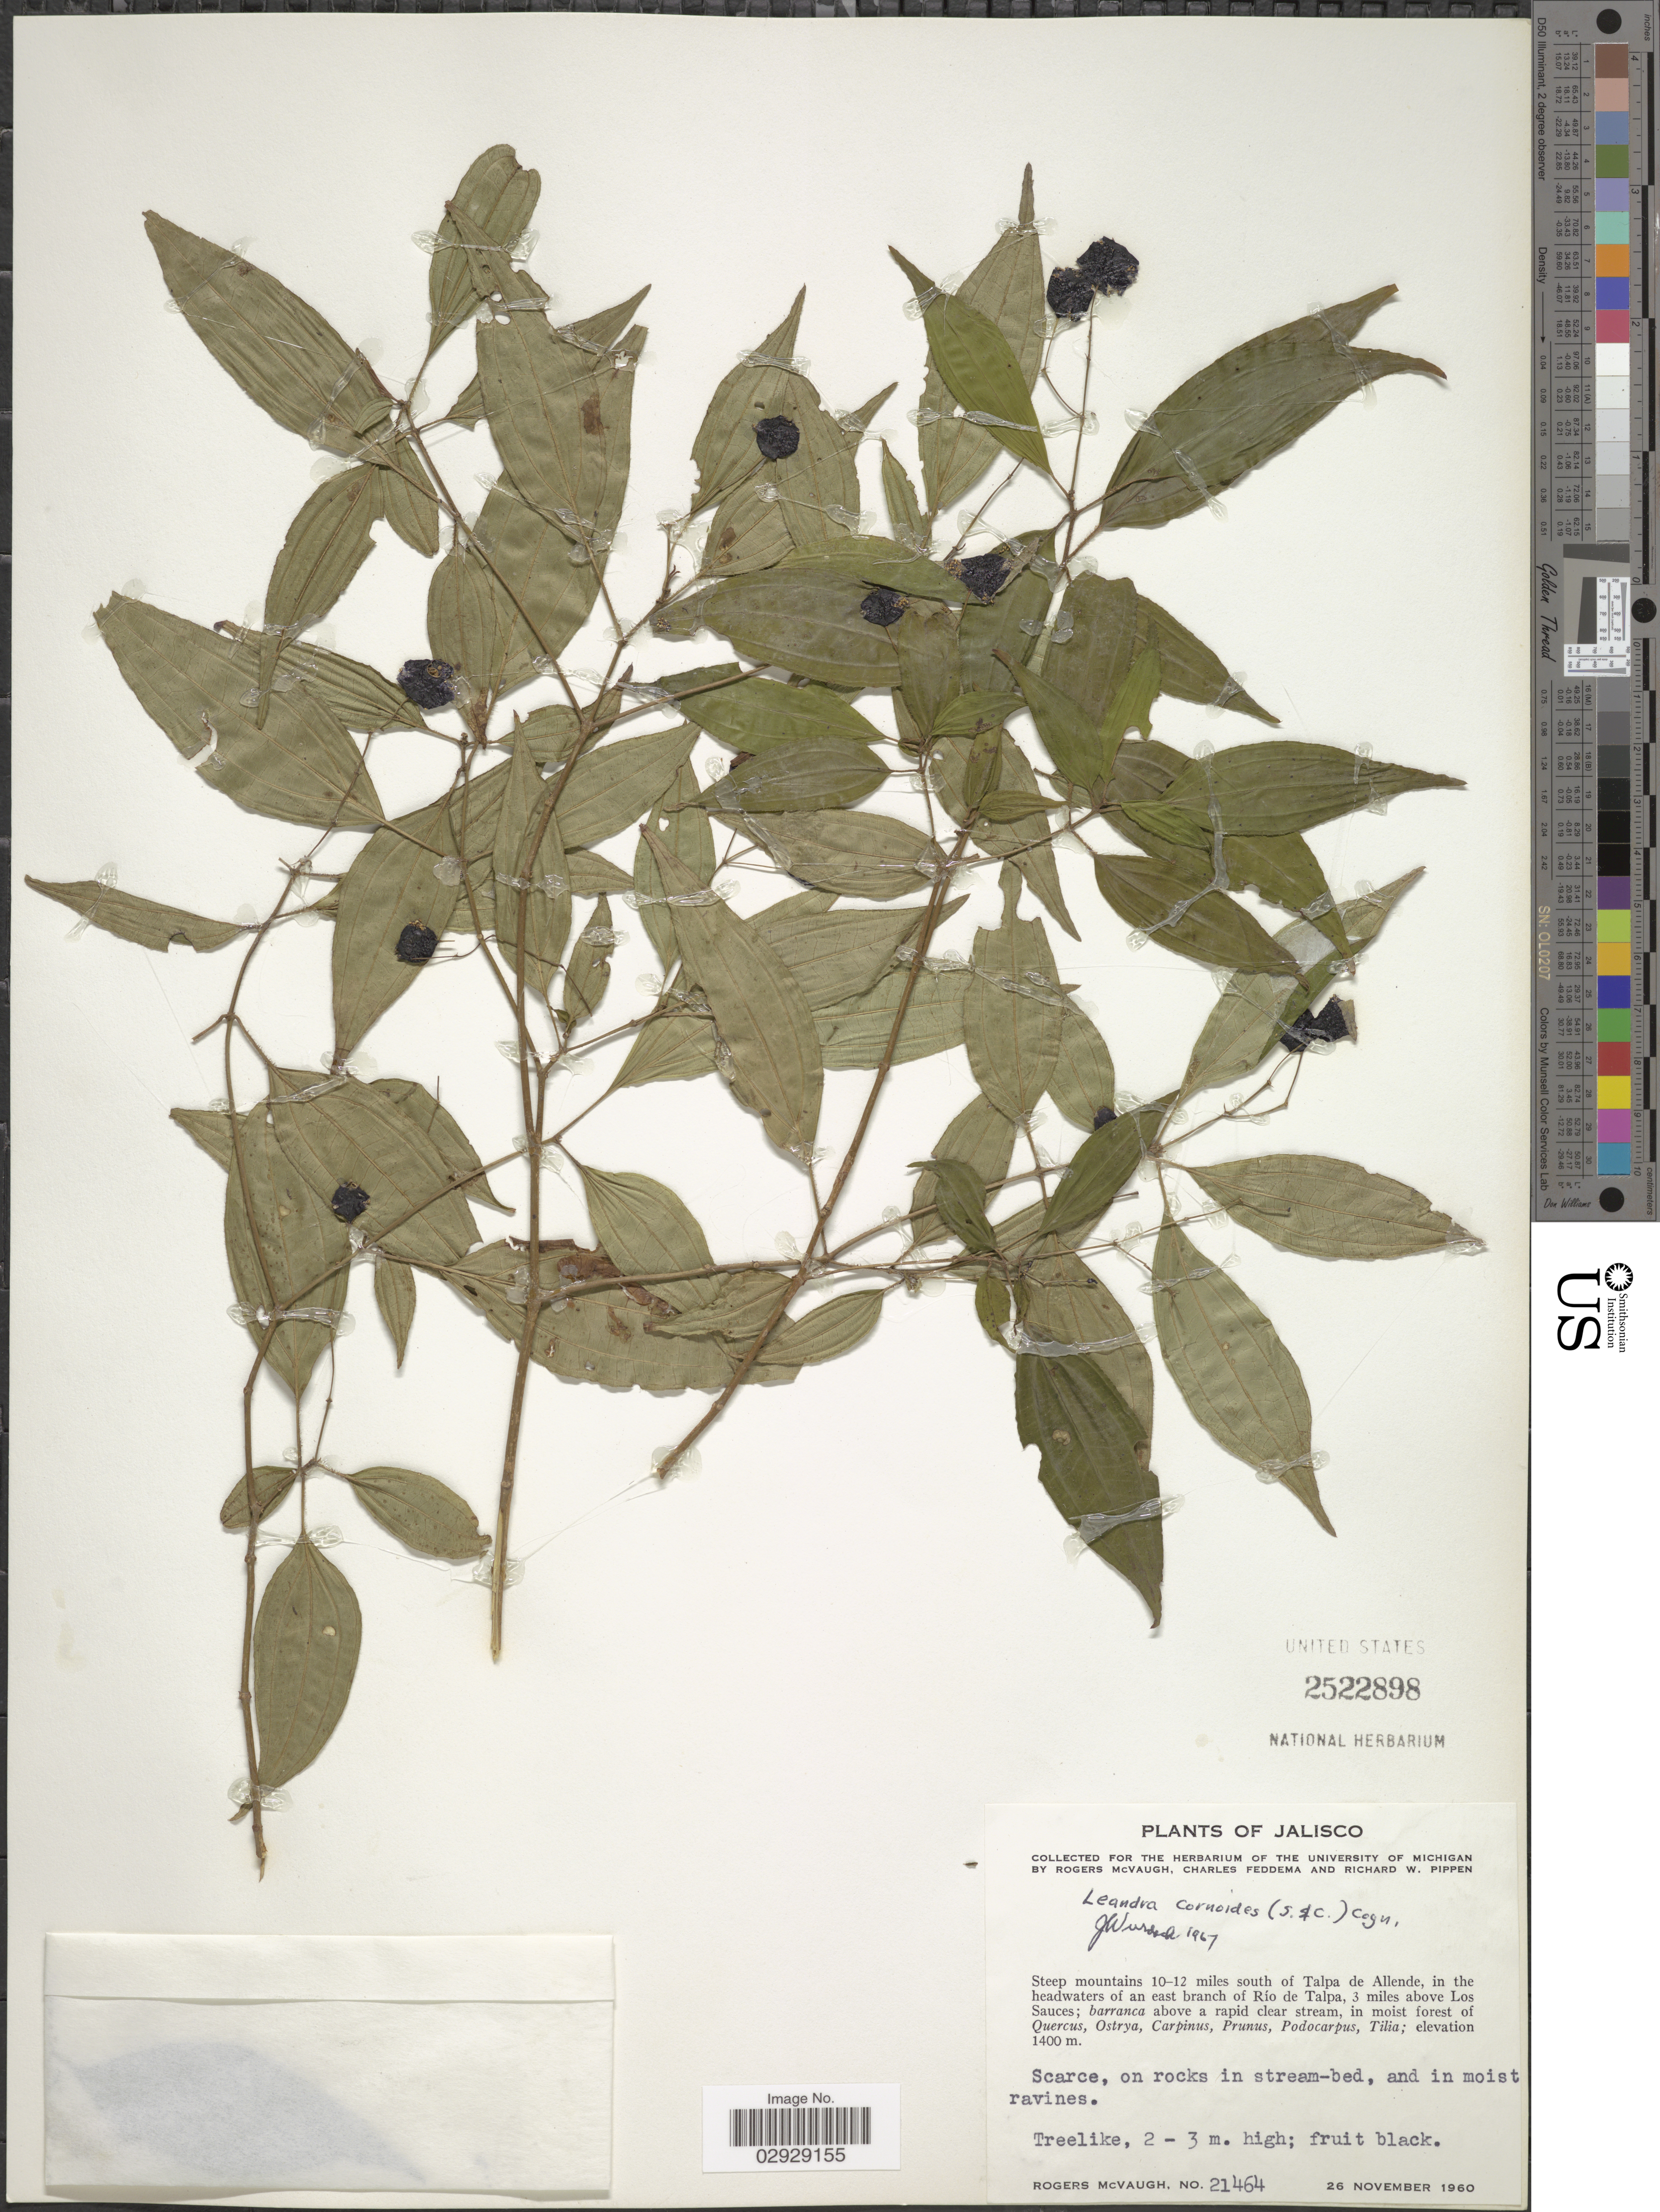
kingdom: Plantae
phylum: Tracheophyta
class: Magnoliopsida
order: Myrtales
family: Melastomataceae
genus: Leandra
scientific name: Leandra cornoides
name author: (Schltdl. & Cham.) Cogn.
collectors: R. McVaugh, C. Feddema & R. W. Pippen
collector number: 21464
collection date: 1960-11-26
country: Mexico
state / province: Jalisco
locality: Steep mountains 10-12 miles south of Talpa de Allende, in the headwaters of an east branch of Río de Talpa, 3 miles above Los Sauces.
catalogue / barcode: US 2522898